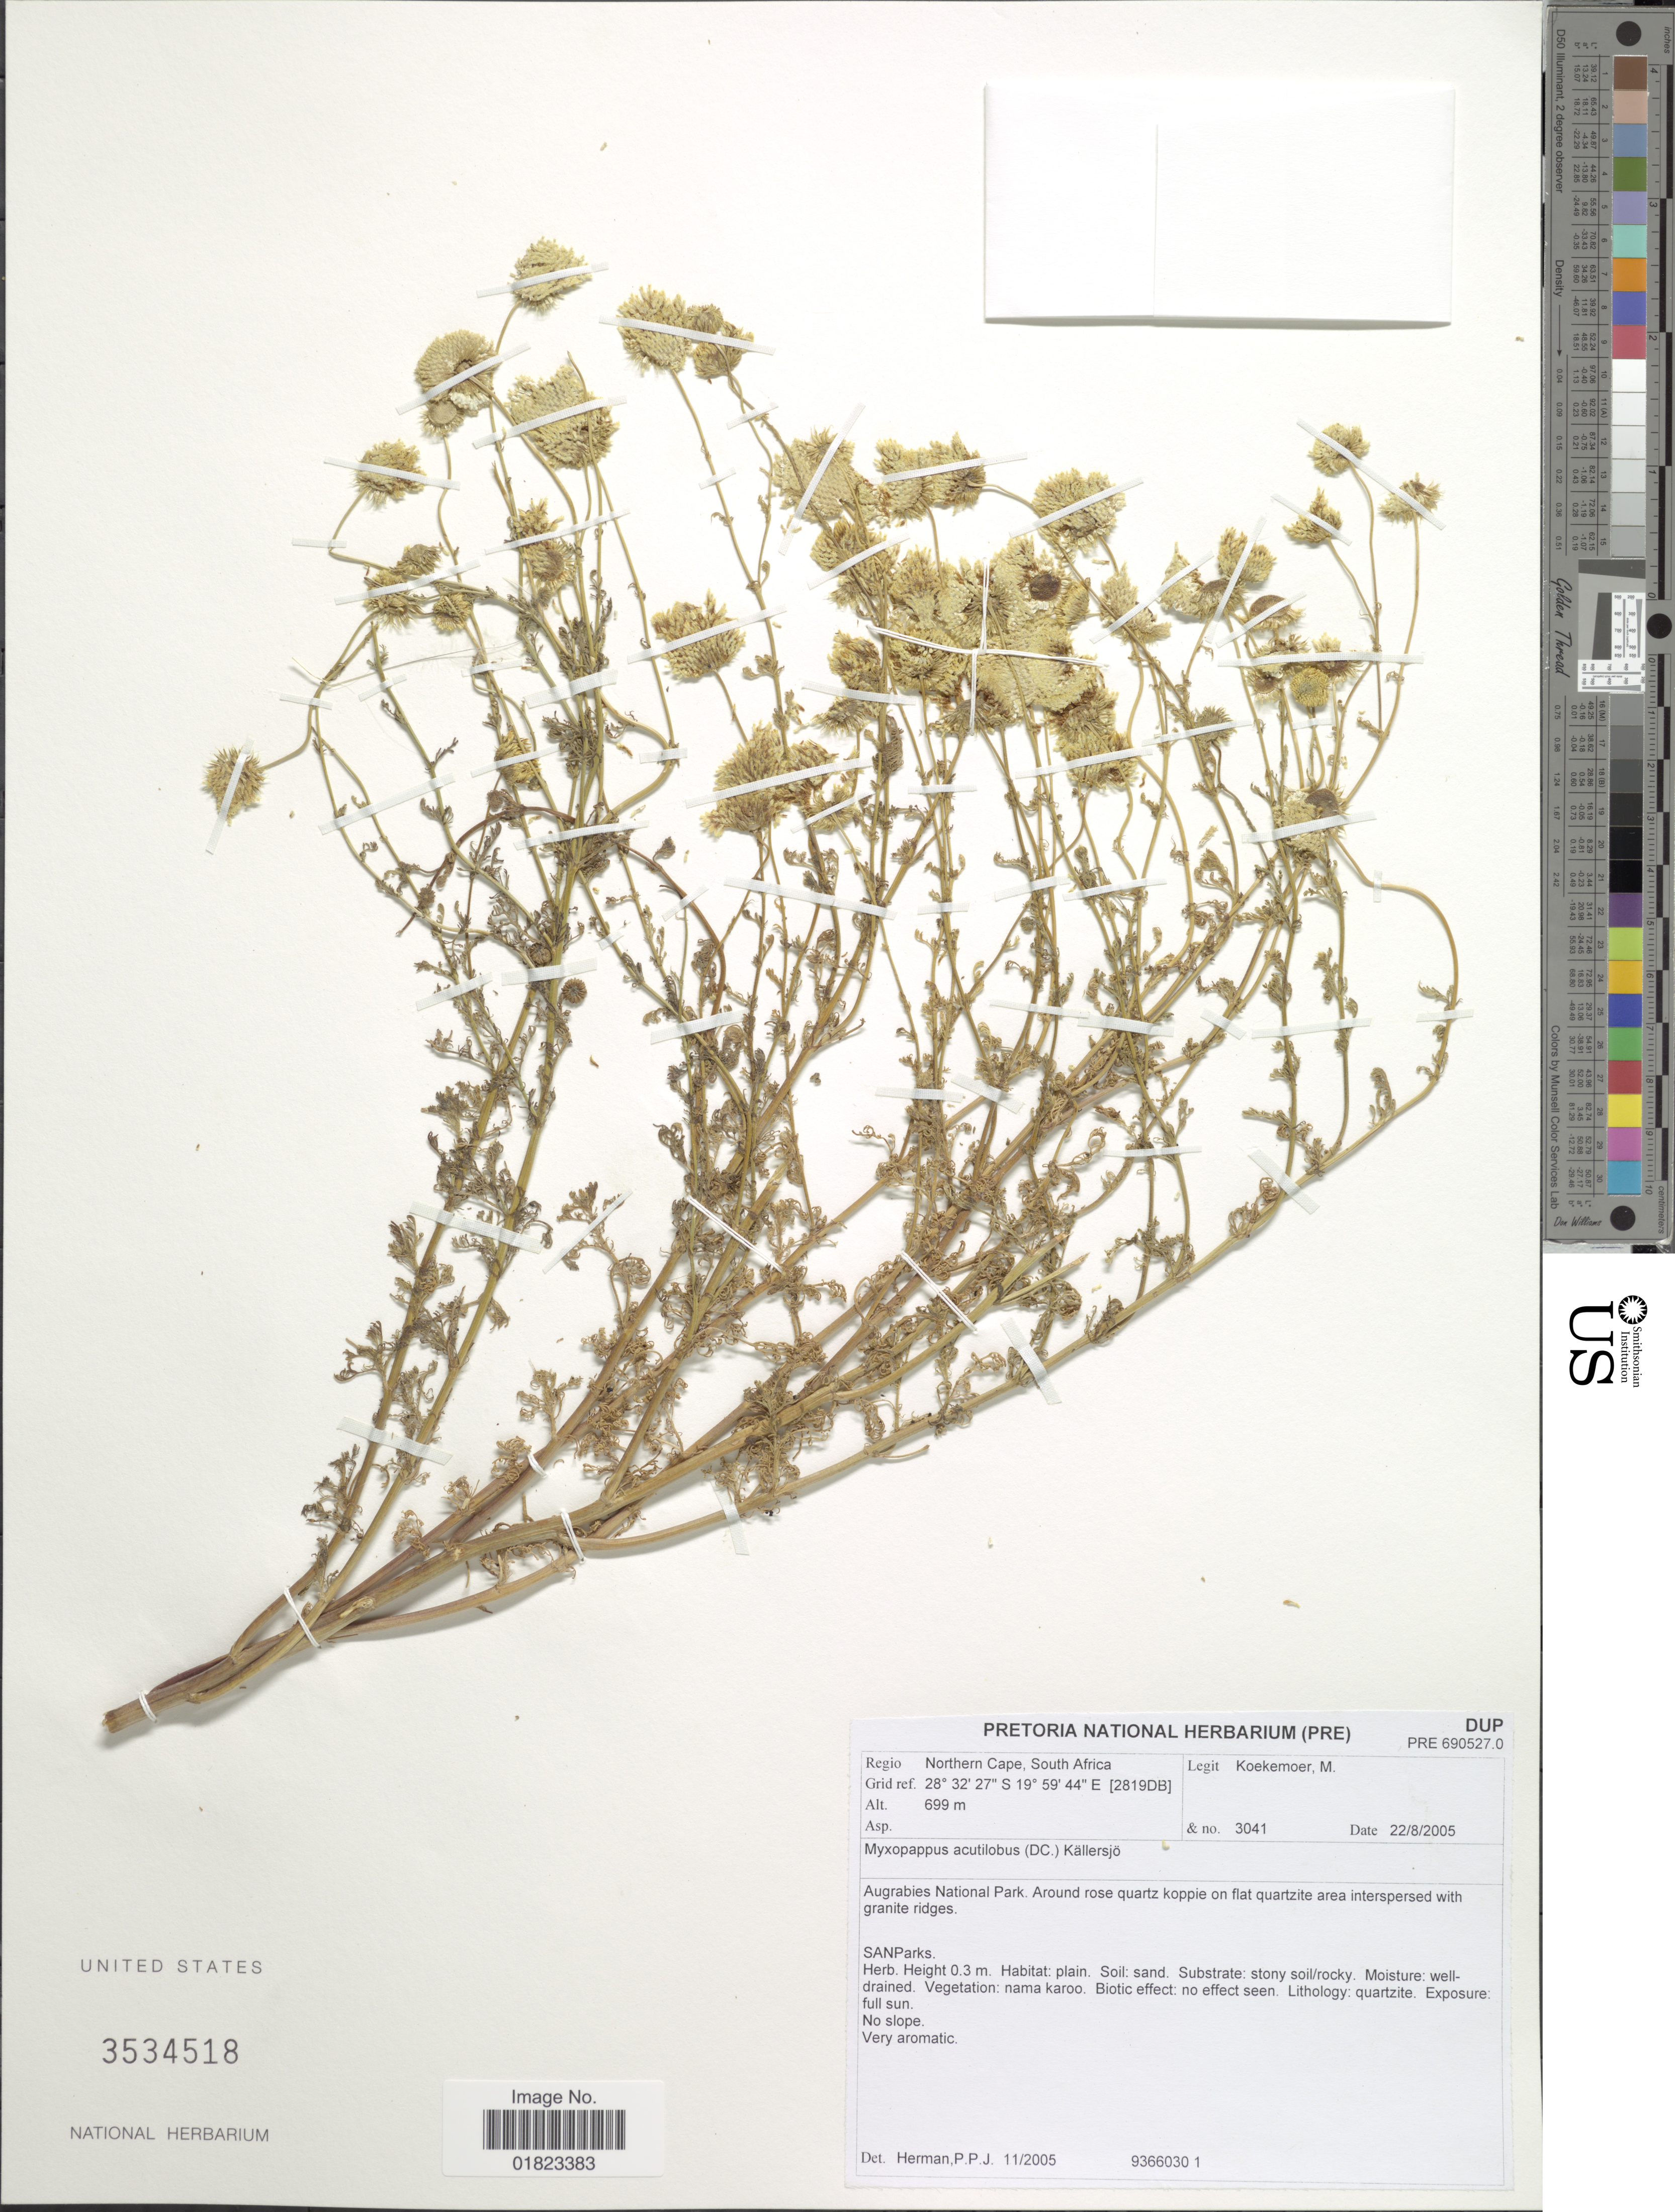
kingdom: Plantae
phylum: Tracheophyta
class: Magnoliopsida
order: Asterales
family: Asteraceae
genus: Myxopappus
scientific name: Myxopappus acutilobus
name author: (DC.) Källersjö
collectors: M. Koekemoer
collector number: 3041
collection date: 2005-08-22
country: South Africa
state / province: Northern Cape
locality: Northern Cape. South Africa. Augrabies Natonal Park. Around rose quartz koppie on flat quartzite area interspersed with granite ridges.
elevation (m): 699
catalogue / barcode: US 3534518